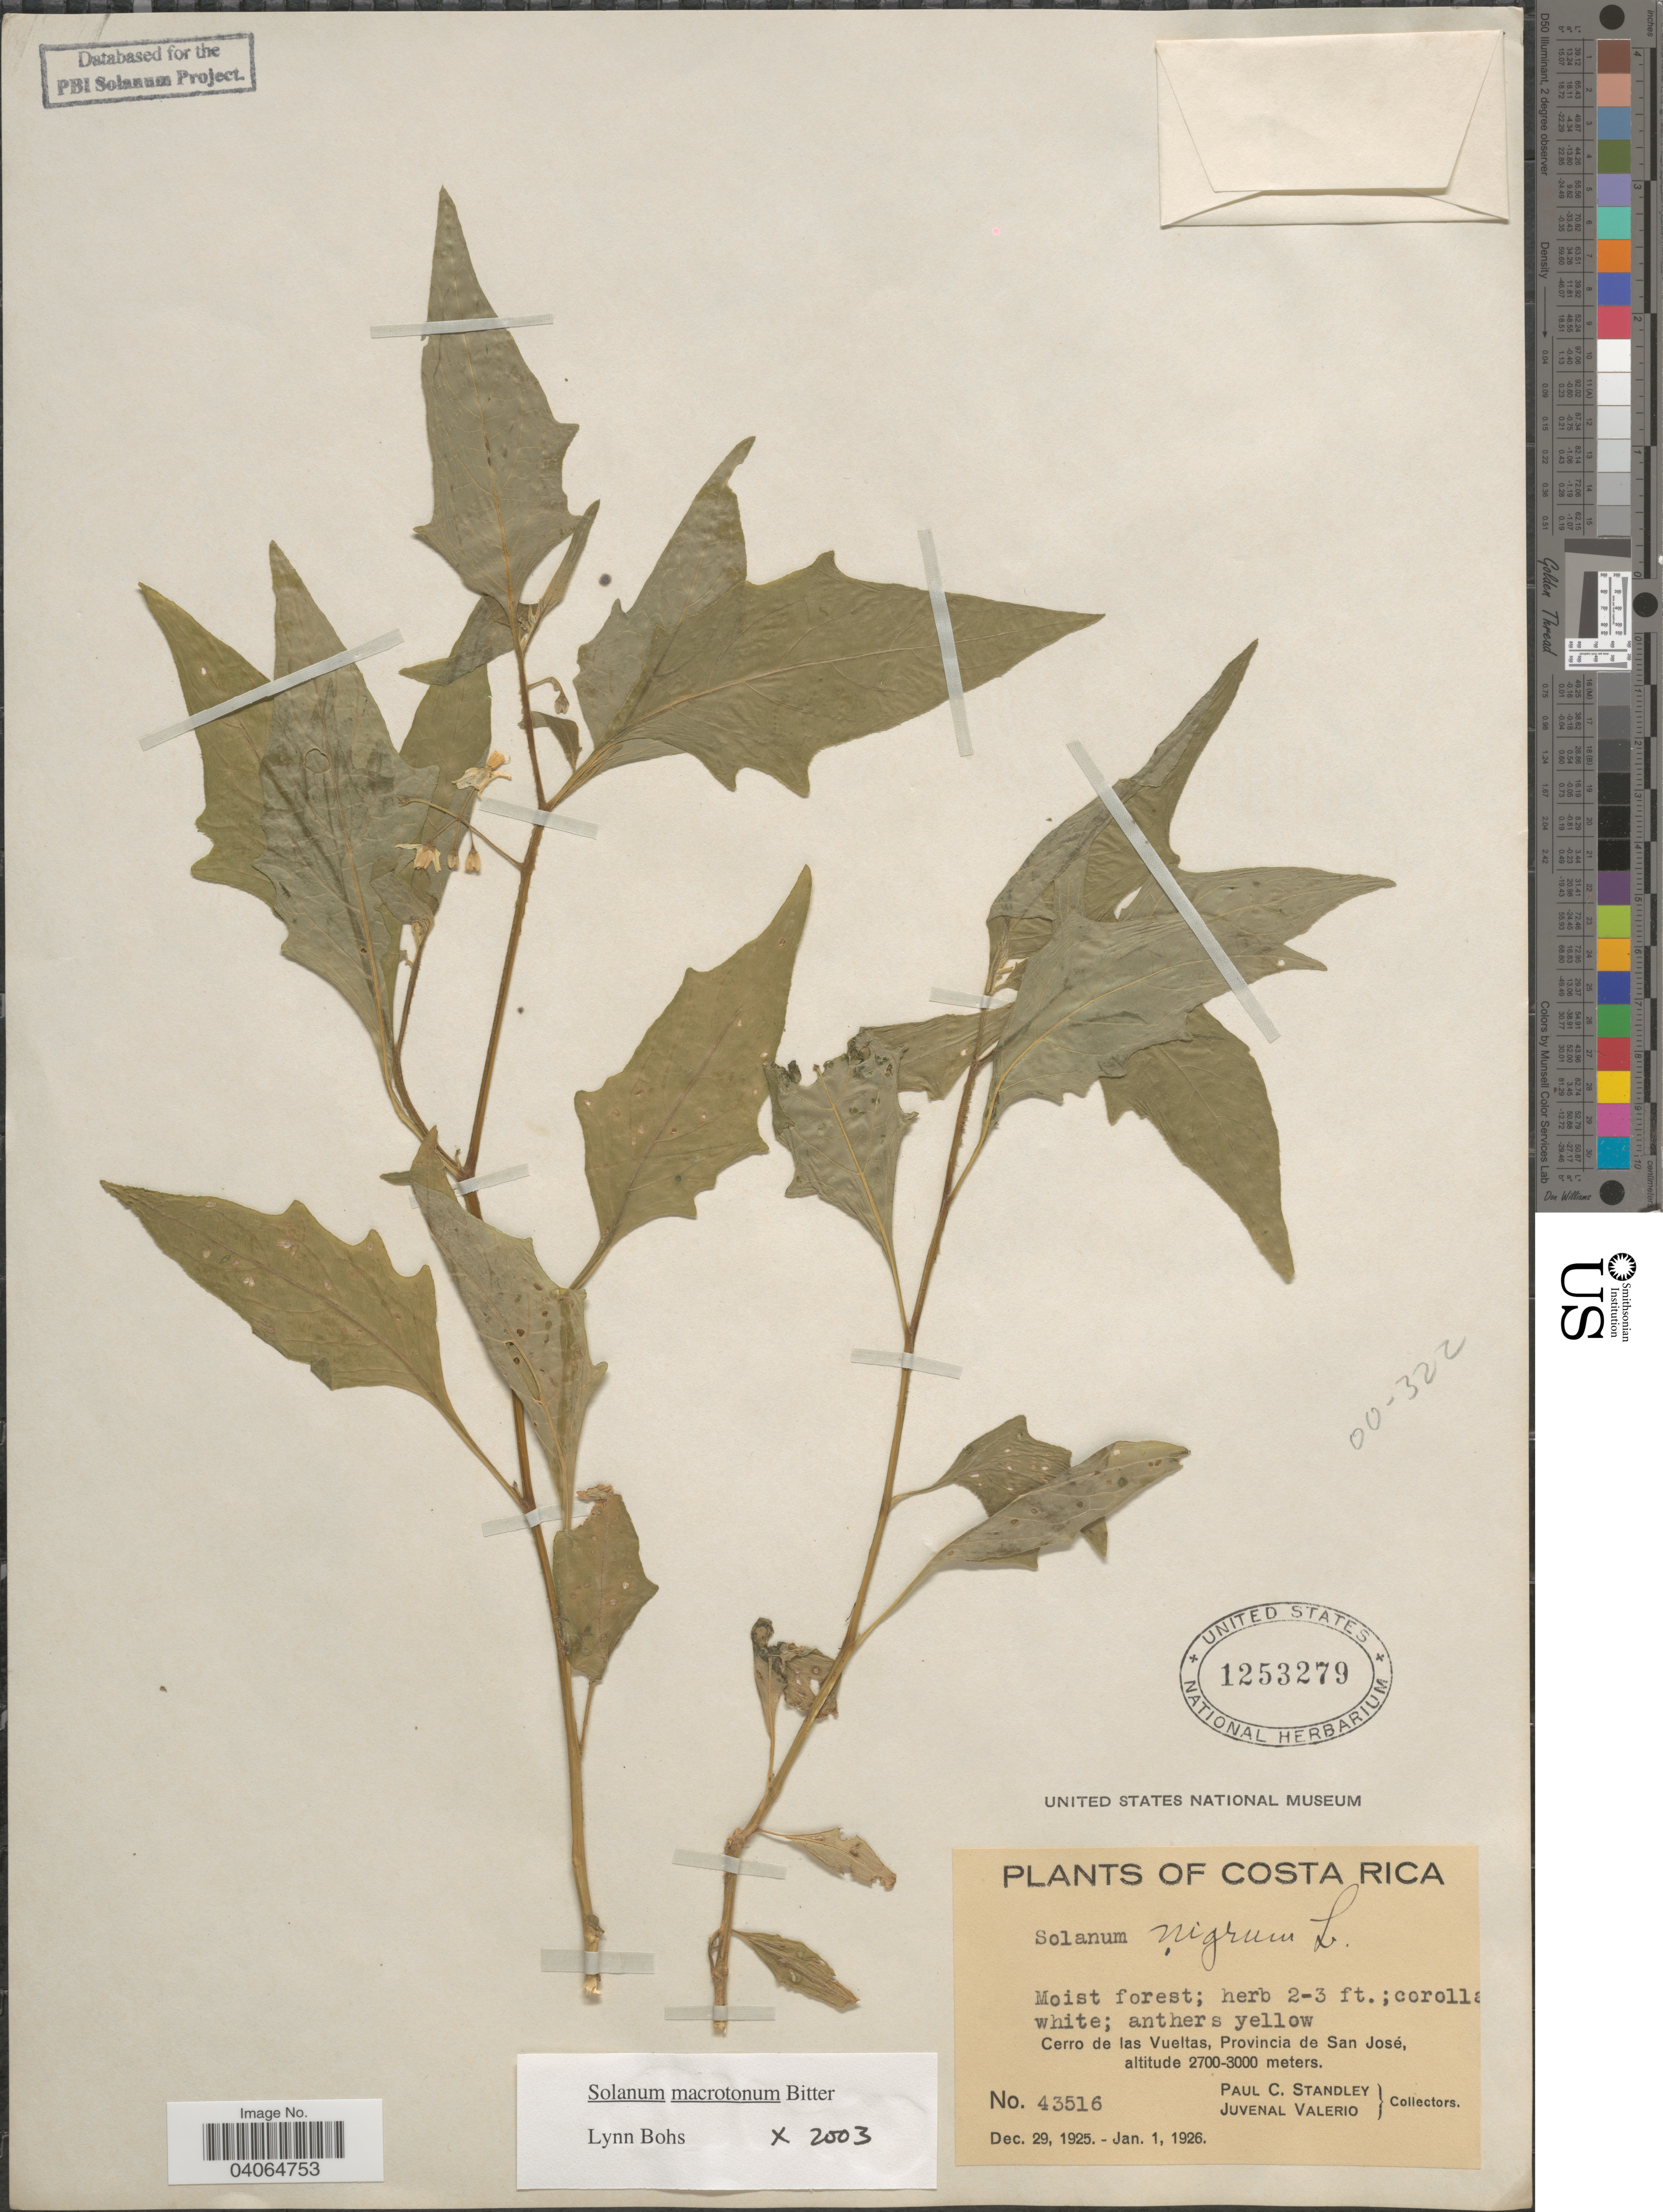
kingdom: Plantae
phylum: Tracheophyta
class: Magnoliopsida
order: Solanales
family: Solanaceae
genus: Solanum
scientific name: Solanum macrotonum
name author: Bitter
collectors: P. C. Standley & J. Valerio R.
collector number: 43516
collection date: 1925-12-29/1926-06-01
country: Costa Rica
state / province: San José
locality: Cerro de las Vueltas.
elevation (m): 2700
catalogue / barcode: US 1253279